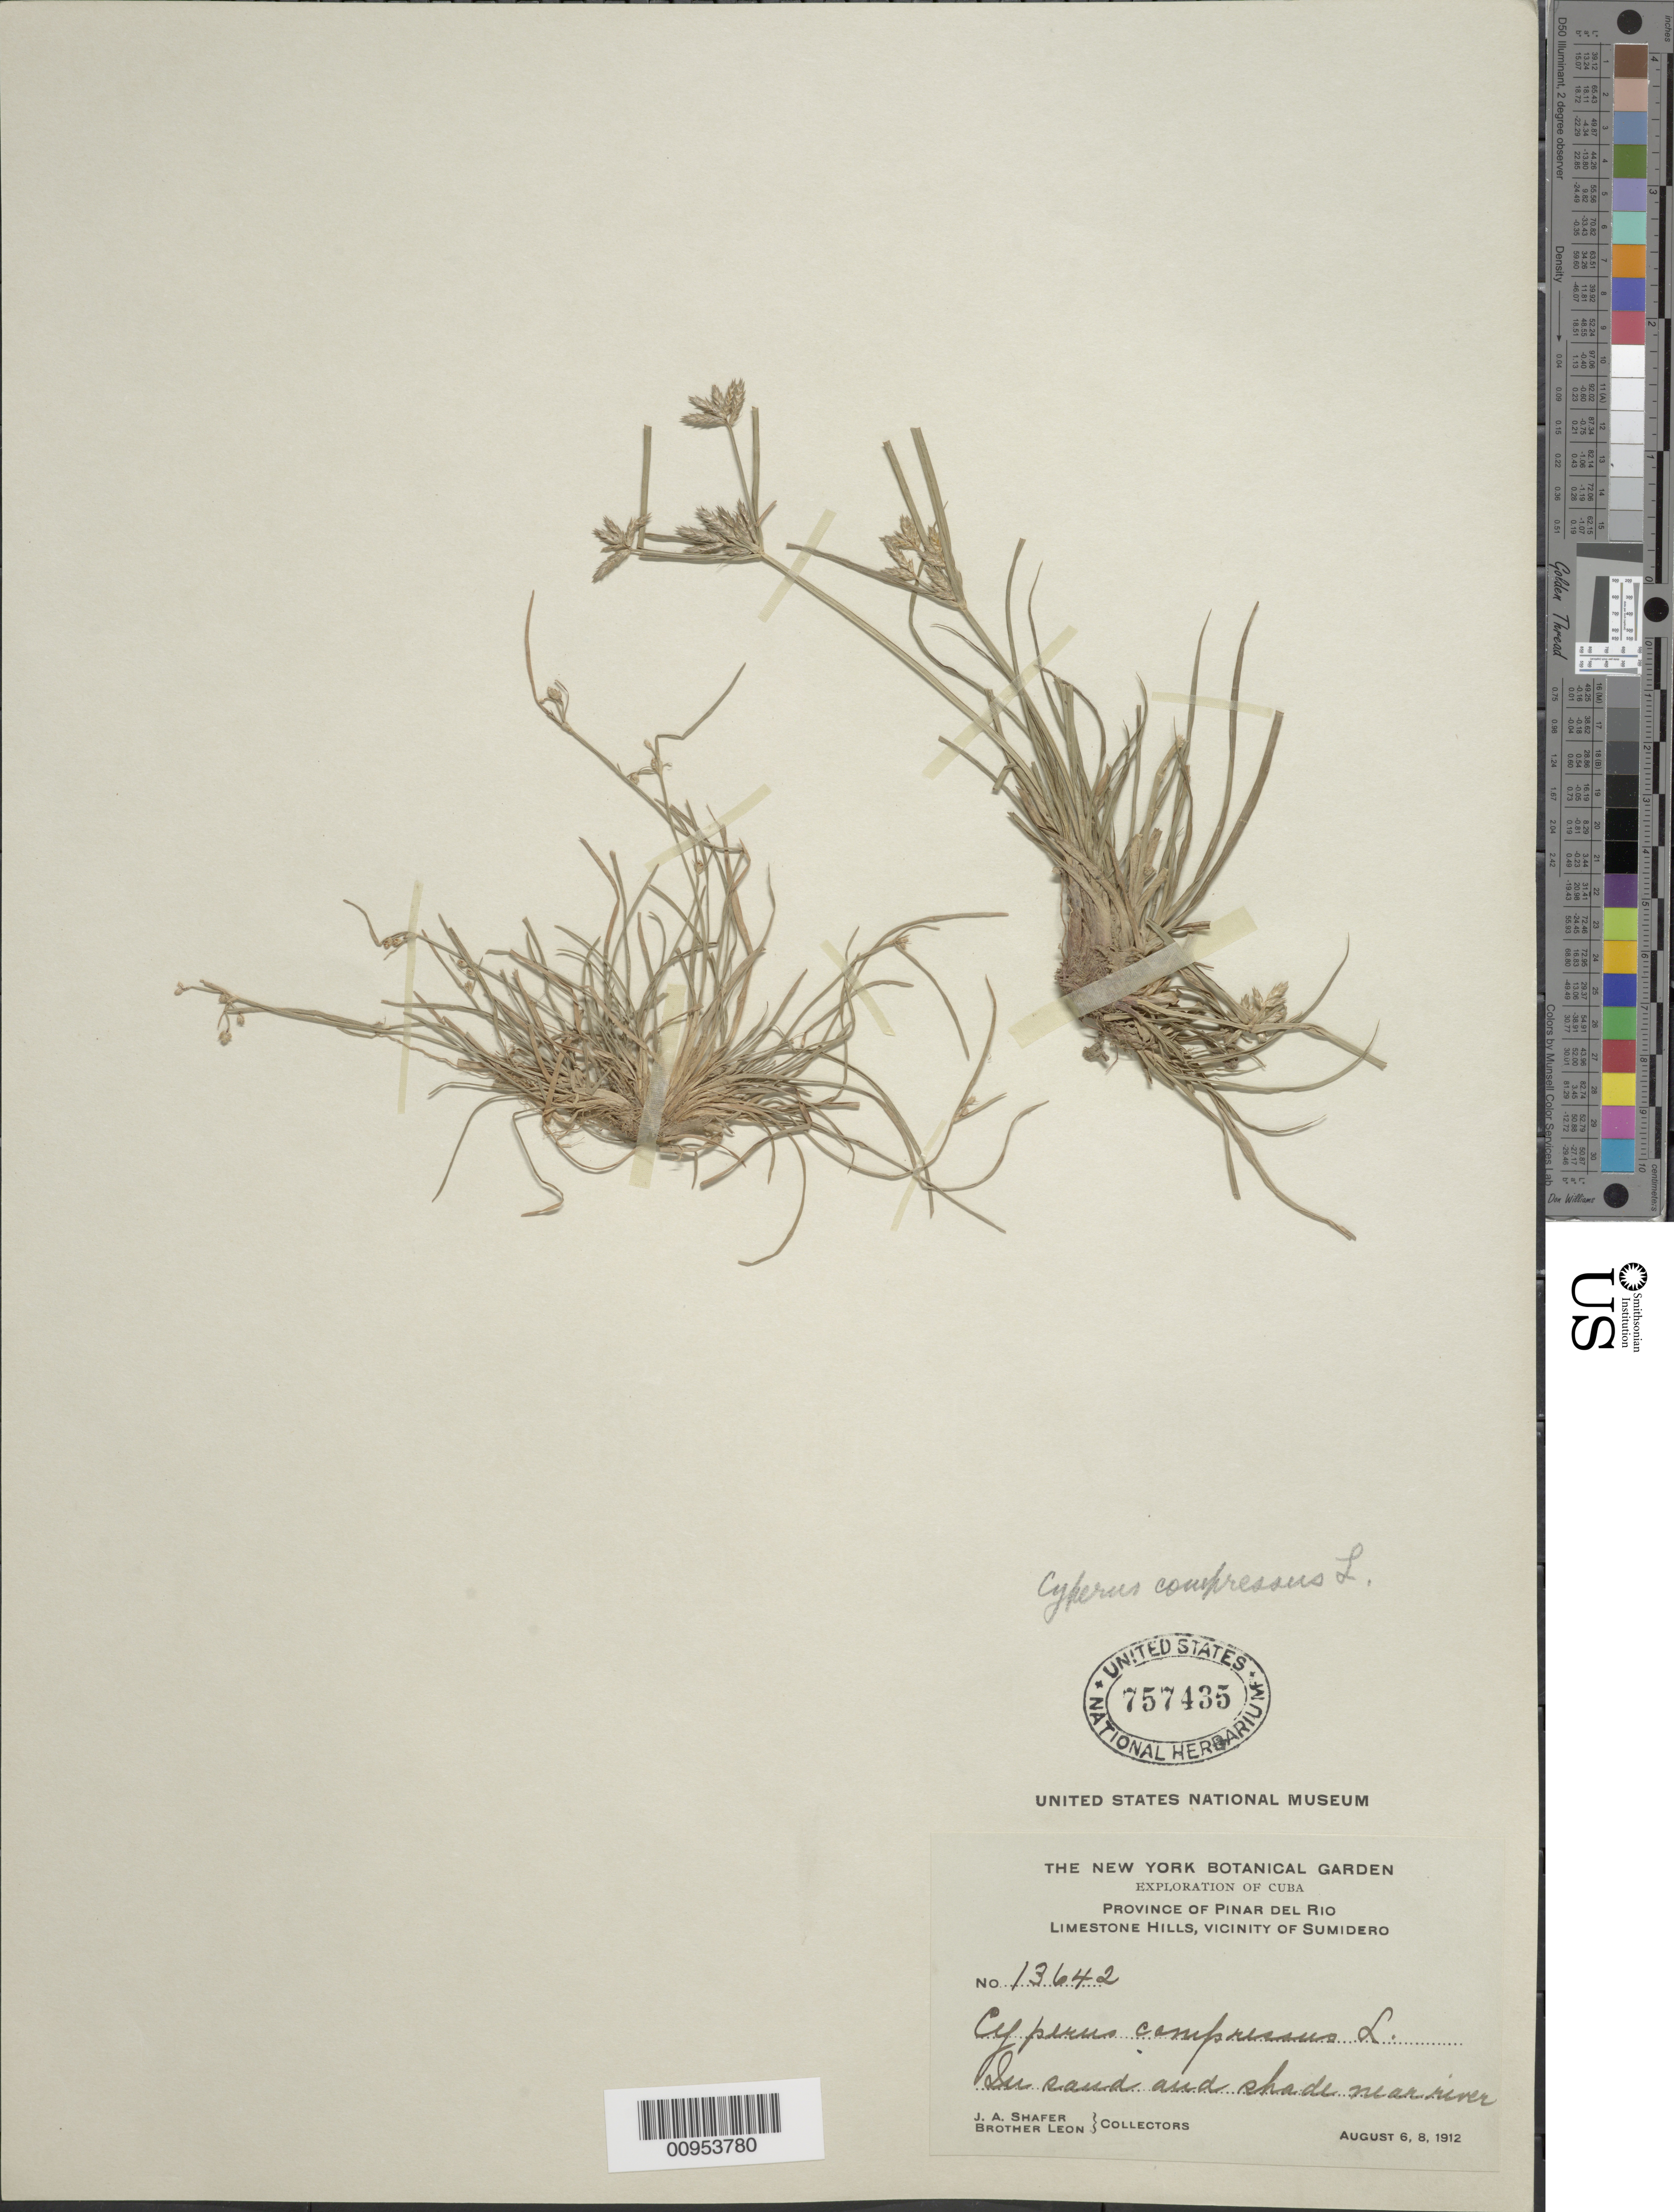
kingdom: Plantae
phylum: Tracheophyta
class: Liliopsida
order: Poales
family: Cyperaceae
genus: Cyperus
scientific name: Cyperus compressus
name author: L.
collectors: J. A. Shafer & Bro. León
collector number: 13642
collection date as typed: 06 Aug 1912 to 06 Aug 1912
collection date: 1912-08-06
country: Cuba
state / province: Pinar del Rio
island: Cuba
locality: Limestone hills, vicinity of Sumidero, river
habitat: In sand and shade near river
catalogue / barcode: US 757435